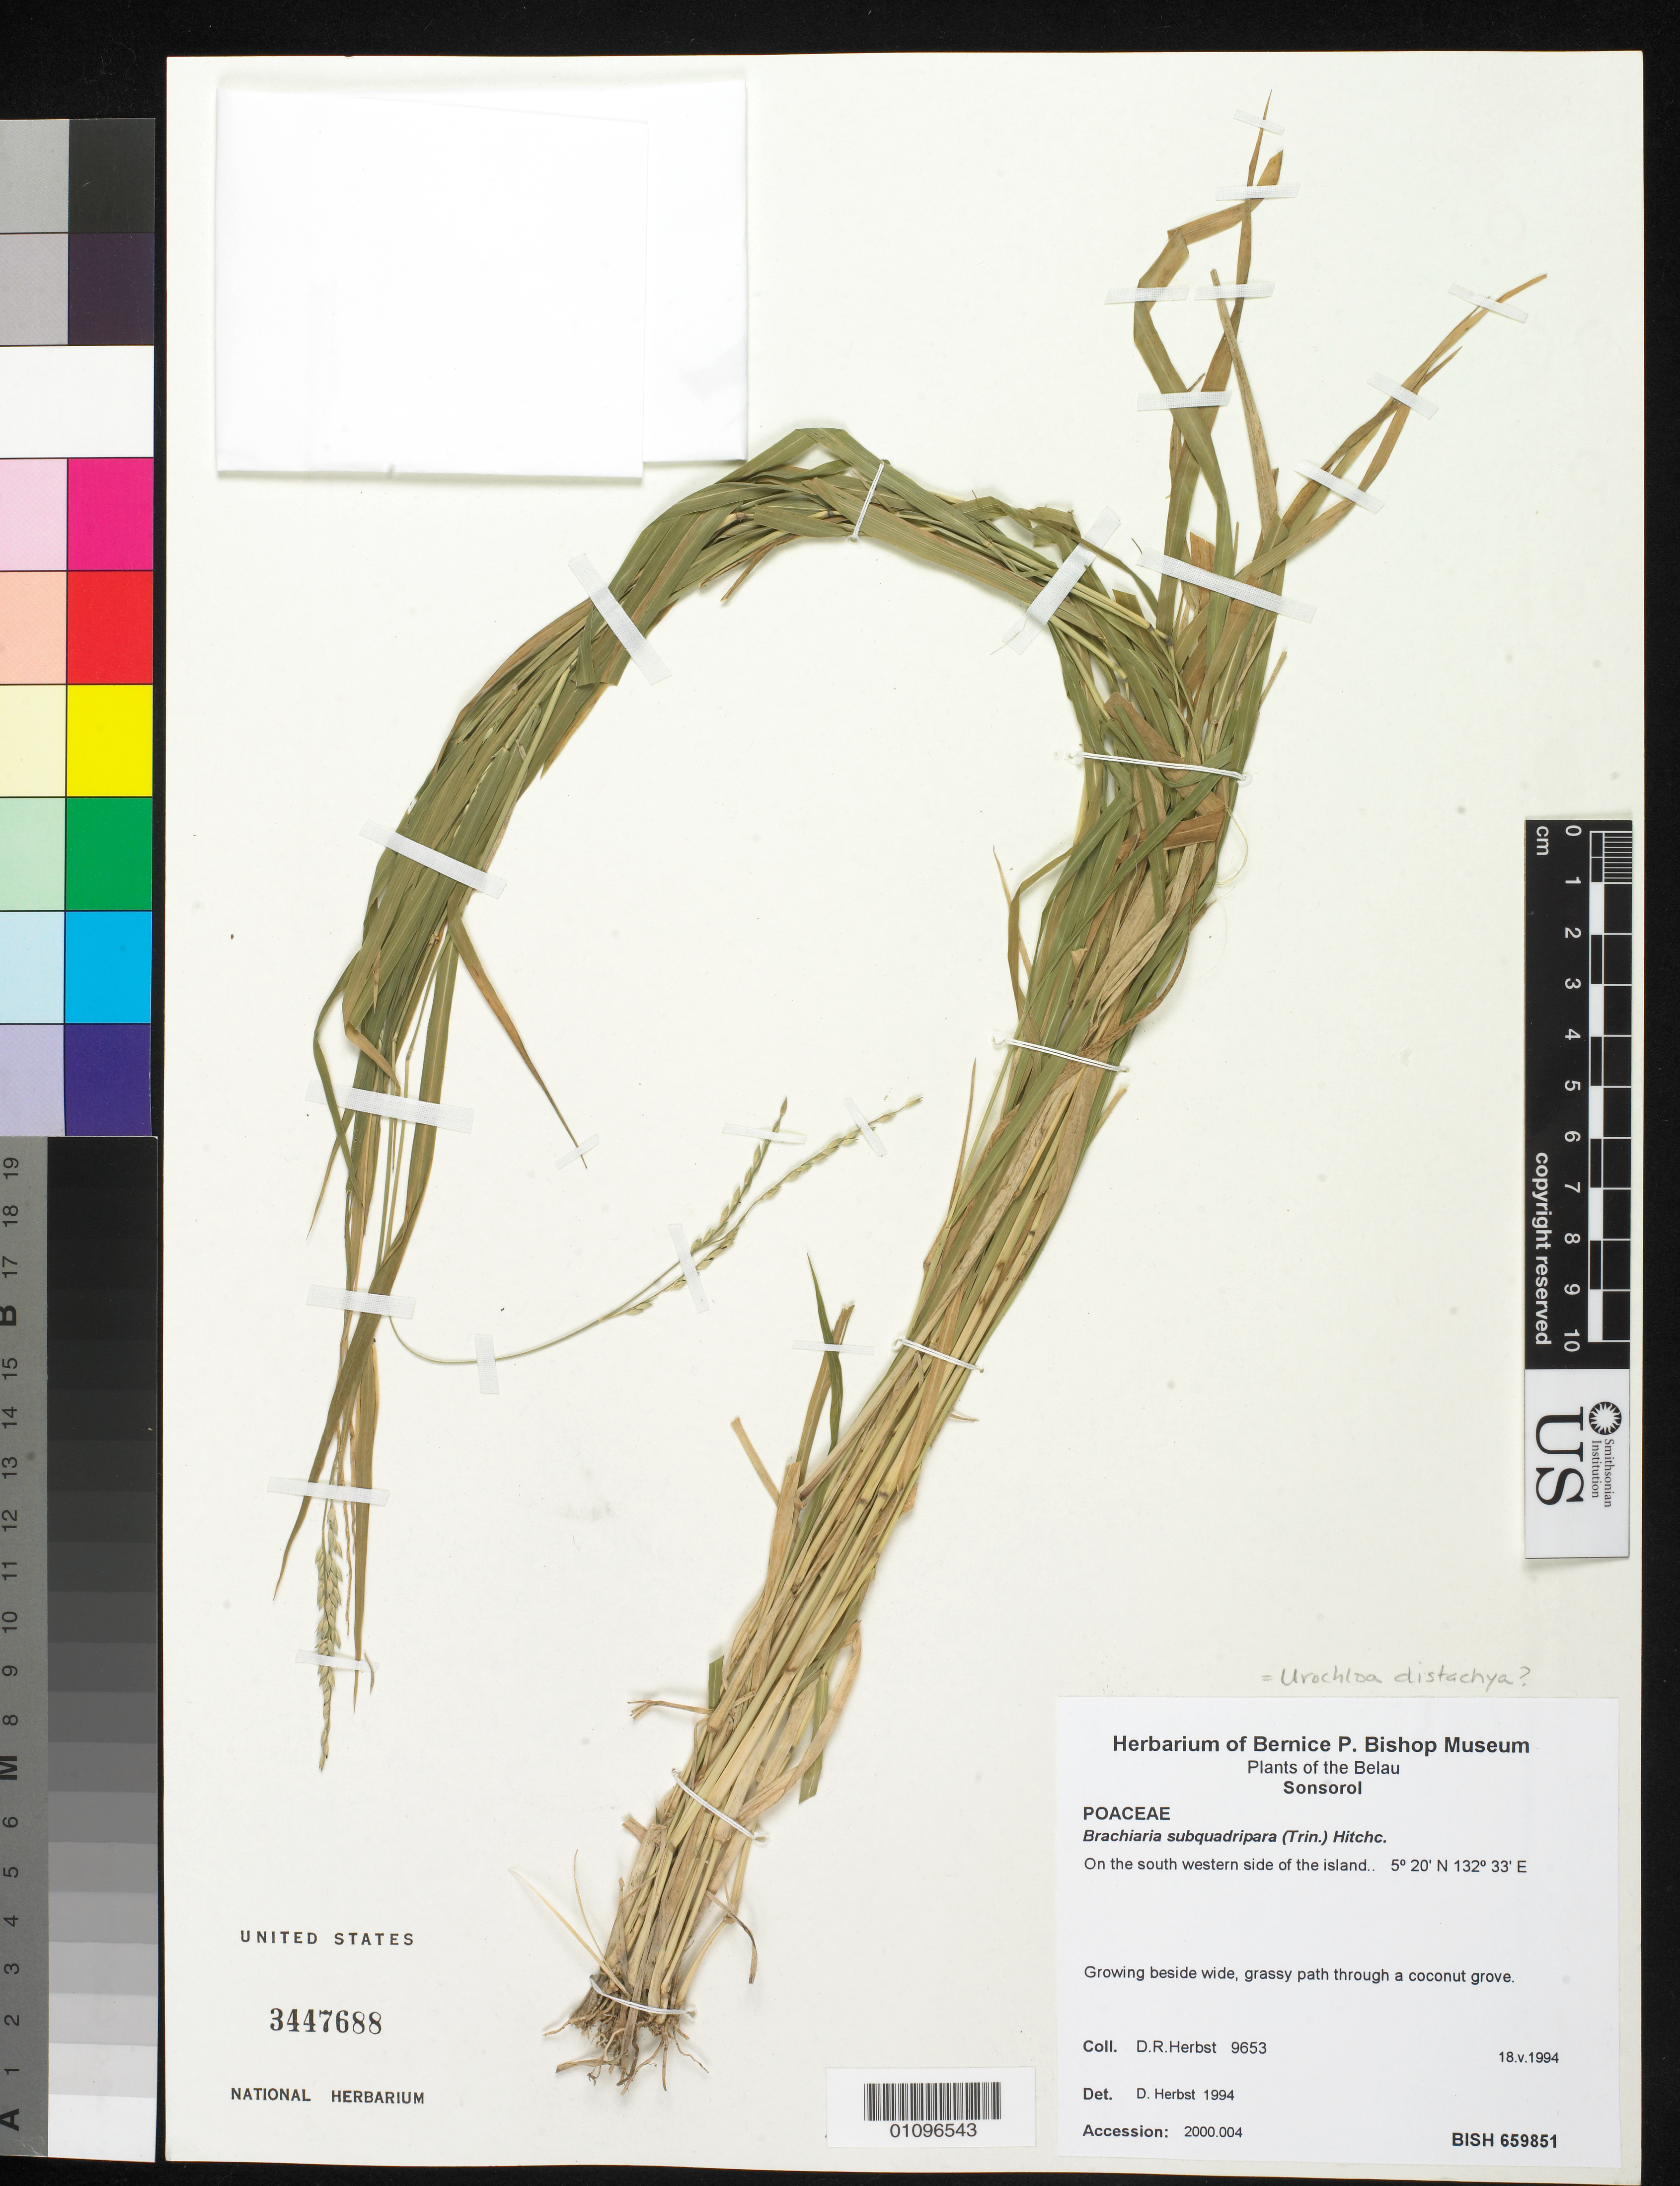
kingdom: Plantae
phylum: Tracheophyta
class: Liliopsida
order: Poales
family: Poaceae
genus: Brachiaria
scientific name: Brachiaria subquadripara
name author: (Trin.) Hitchc.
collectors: D. R. Herbst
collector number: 9653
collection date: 1994-05-18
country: Palau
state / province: Sonsorol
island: Sonsorol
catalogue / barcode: US 3447688